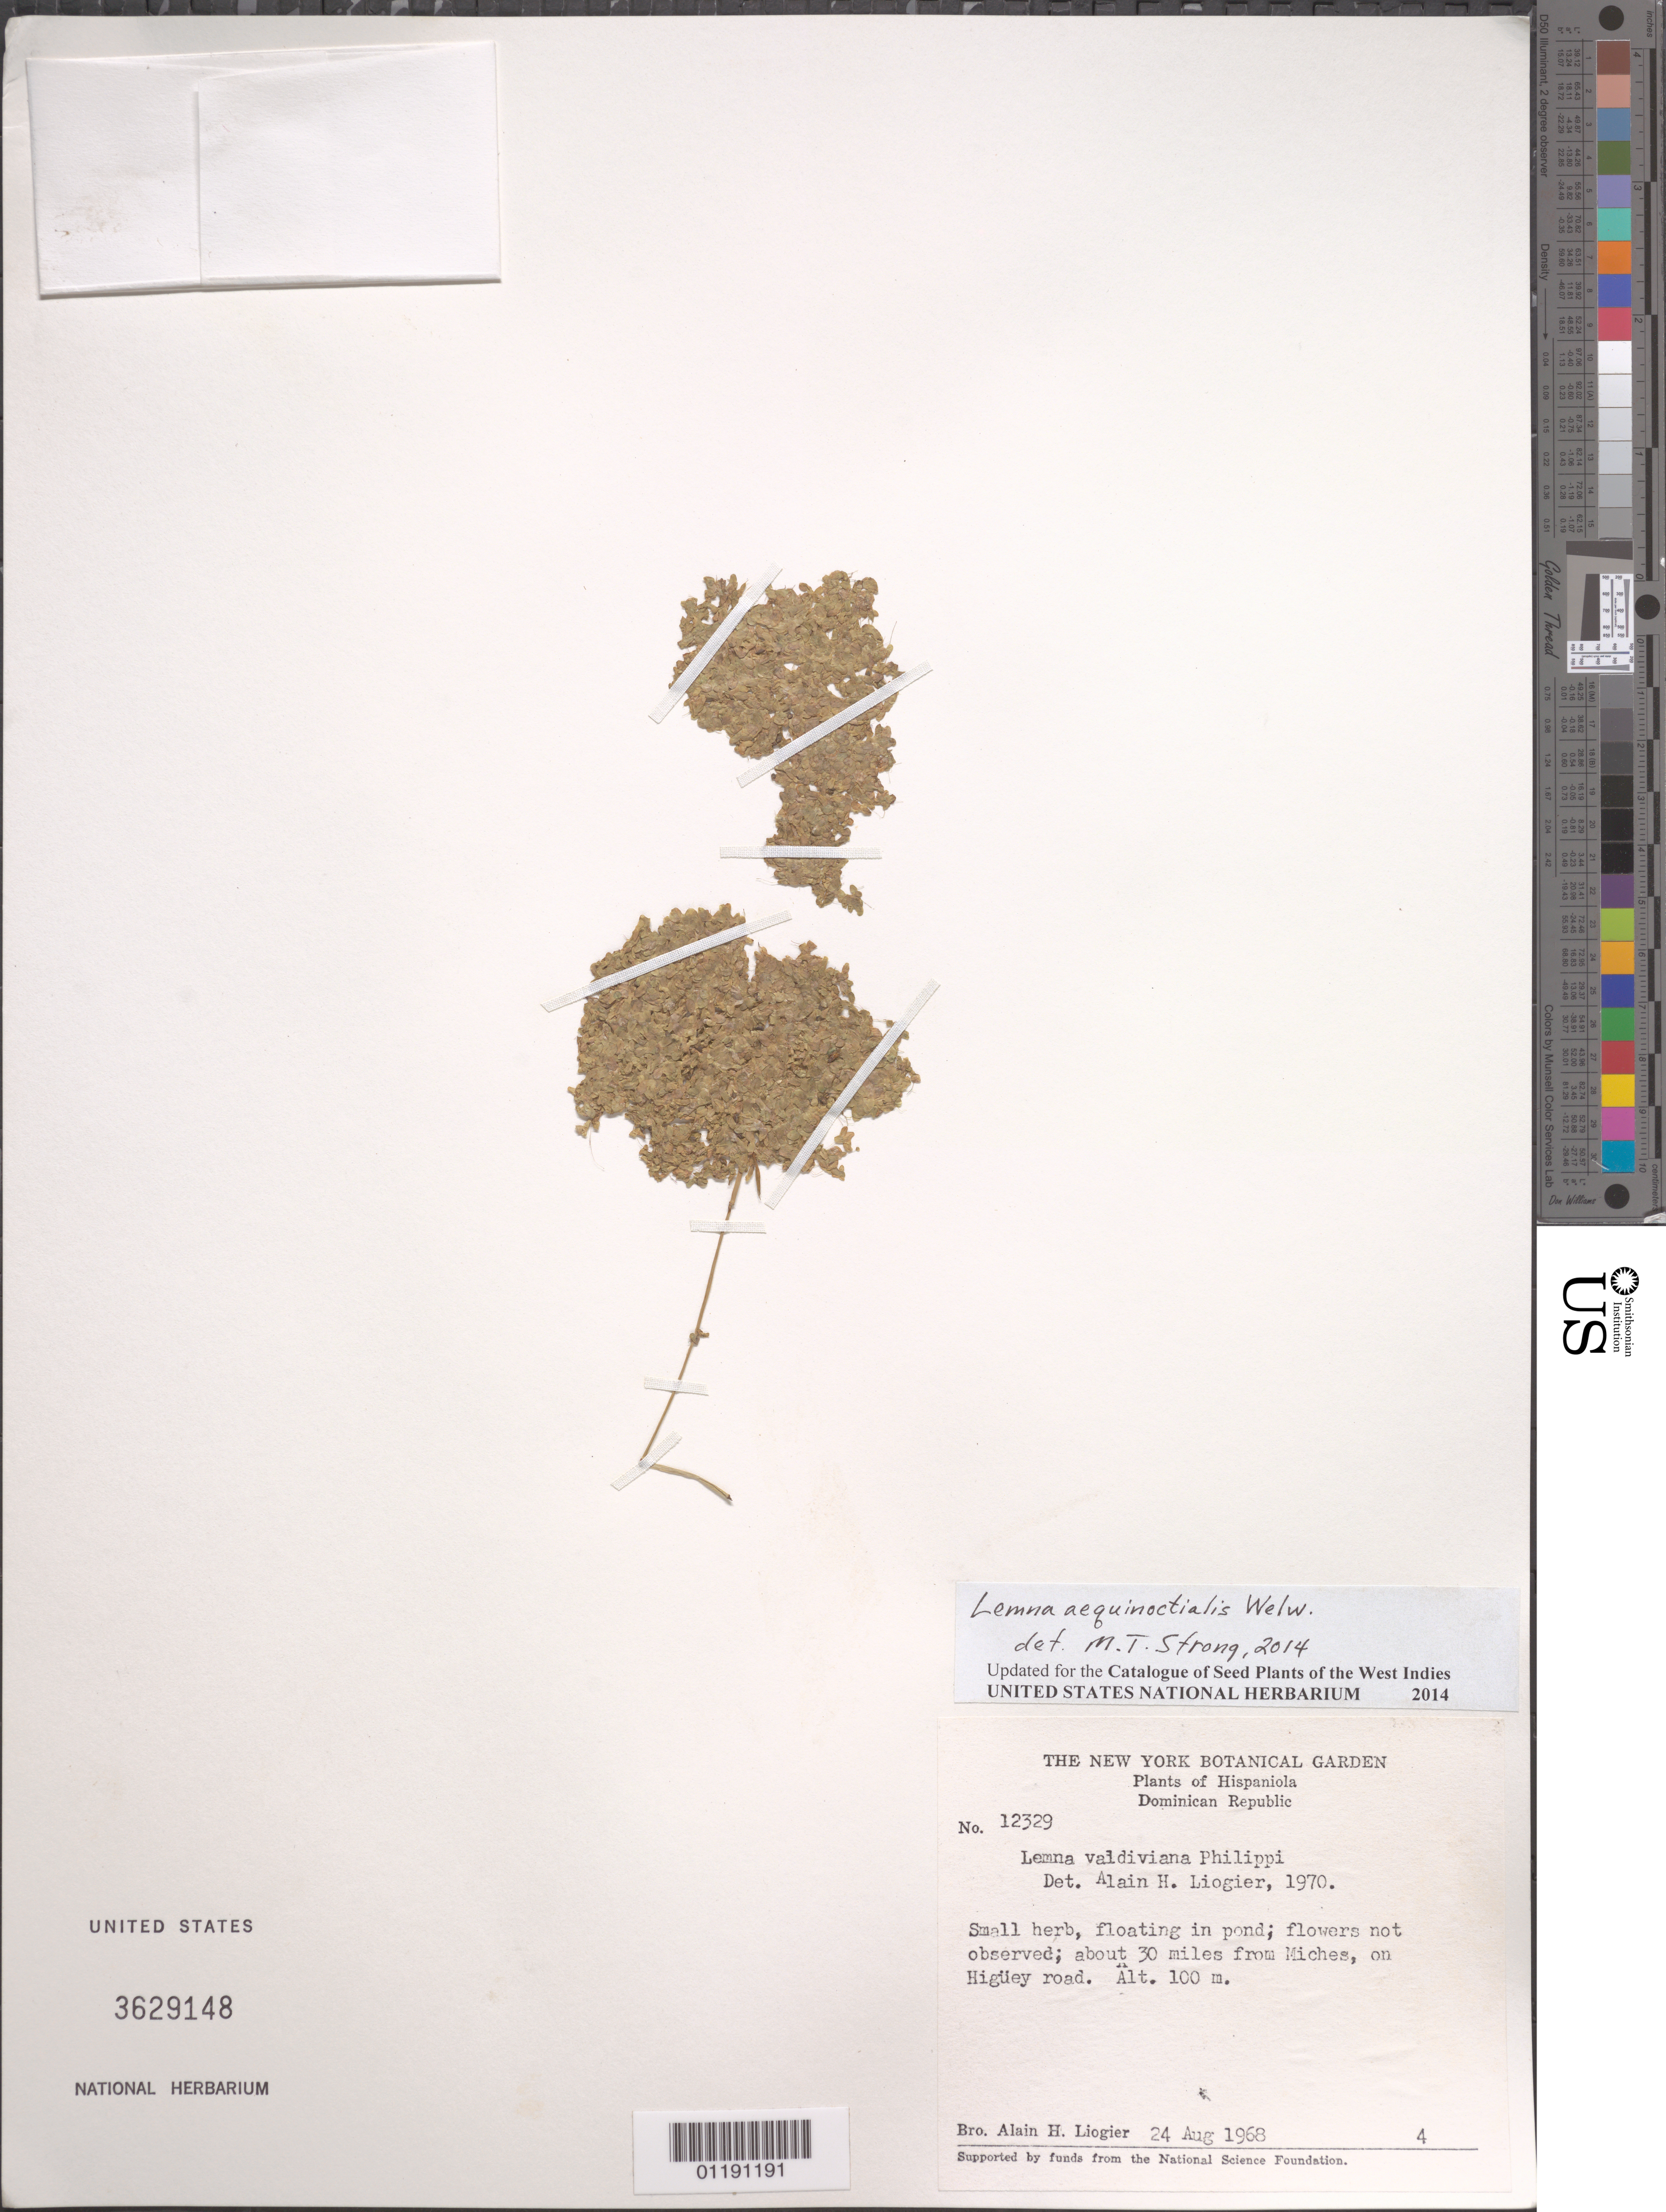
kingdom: Plantae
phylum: Tracheophyta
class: Liliopsida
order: Alismatales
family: Araceae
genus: Lemna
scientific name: Lemna aequinoctialis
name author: Welw.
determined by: Strong, M. T., (US), Smithsonian Institution - National Museum of Natural History (UNITED STATES)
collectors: A. H. Liogier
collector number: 12329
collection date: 1968-08-24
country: Dominican Republic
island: Hispaniola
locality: About 30 miles from Miches, on Higüey road.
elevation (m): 100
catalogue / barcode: US 3629148